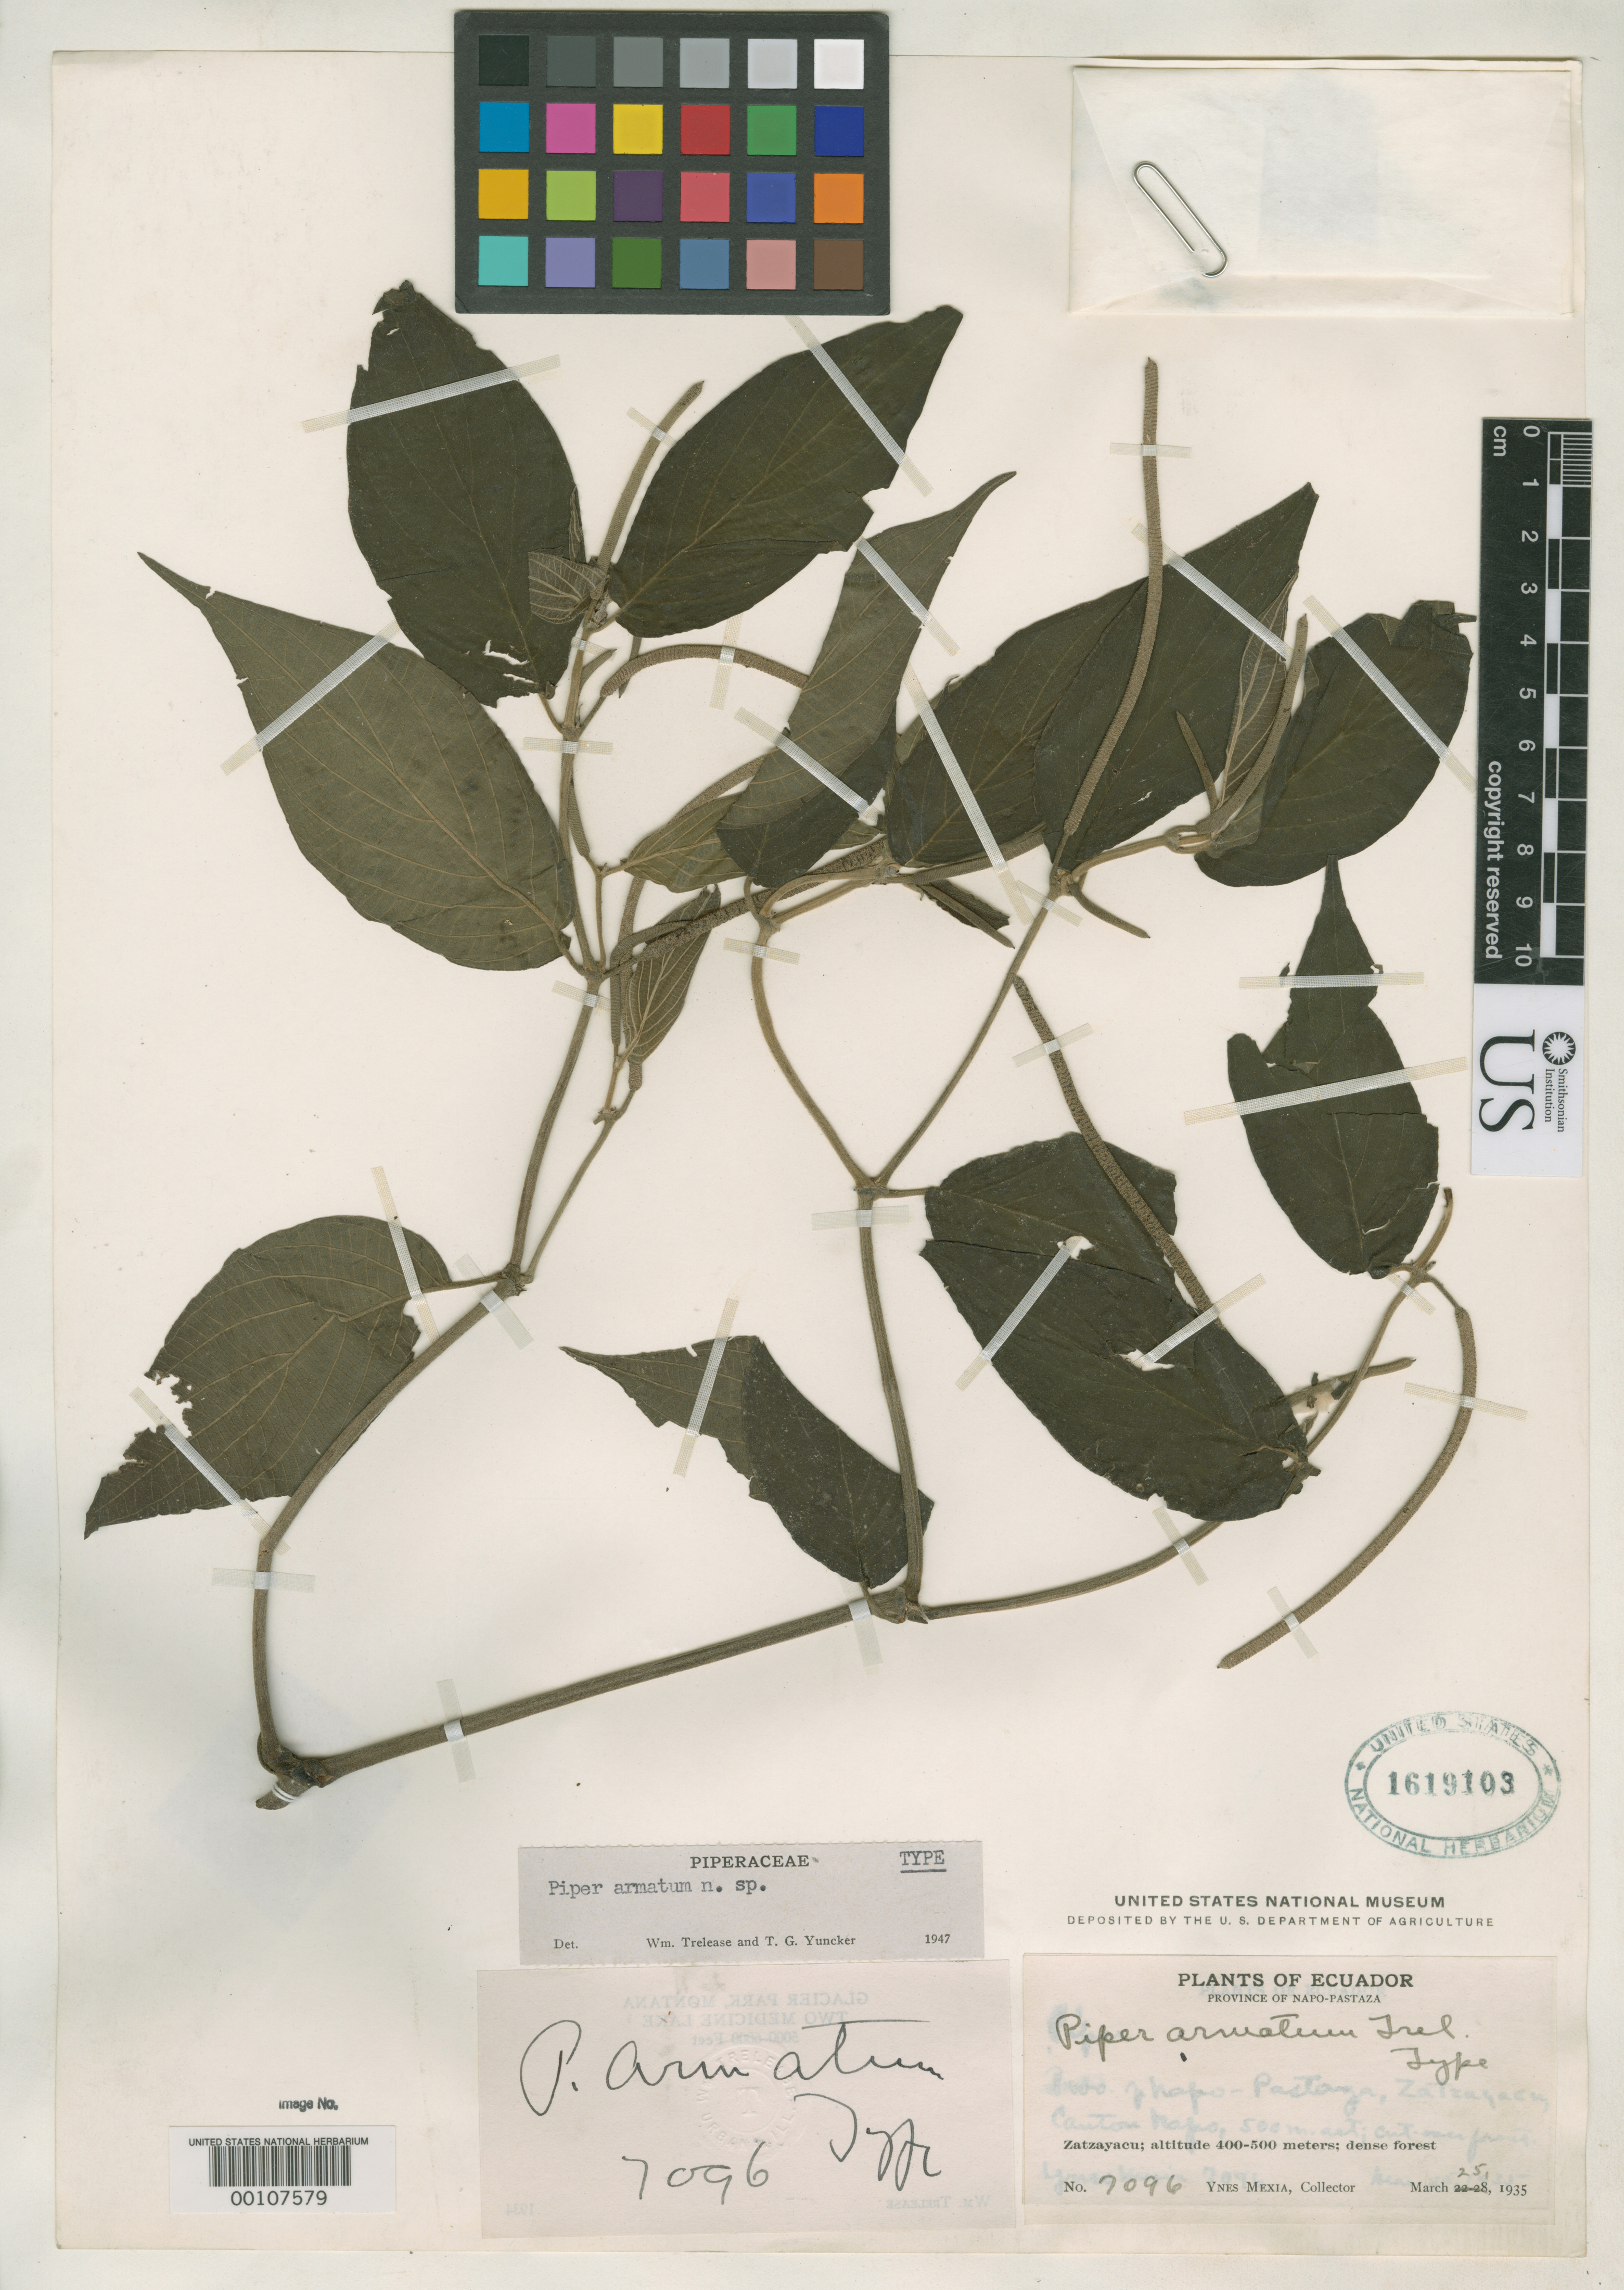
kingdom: Plantae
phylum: Tracheophyta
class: Magnoliopsida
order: Piperales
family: Piperaceae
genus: Piper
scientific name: Piper armatum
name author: Trel. & Yunck.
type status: Holotype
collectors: Y. Mexia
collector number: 7096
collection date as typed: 25 Mar 1935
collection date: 1935-03-25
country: Ecuador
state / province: Napo / Pastaza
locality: Zatzayacu.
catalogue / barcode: US 1619103